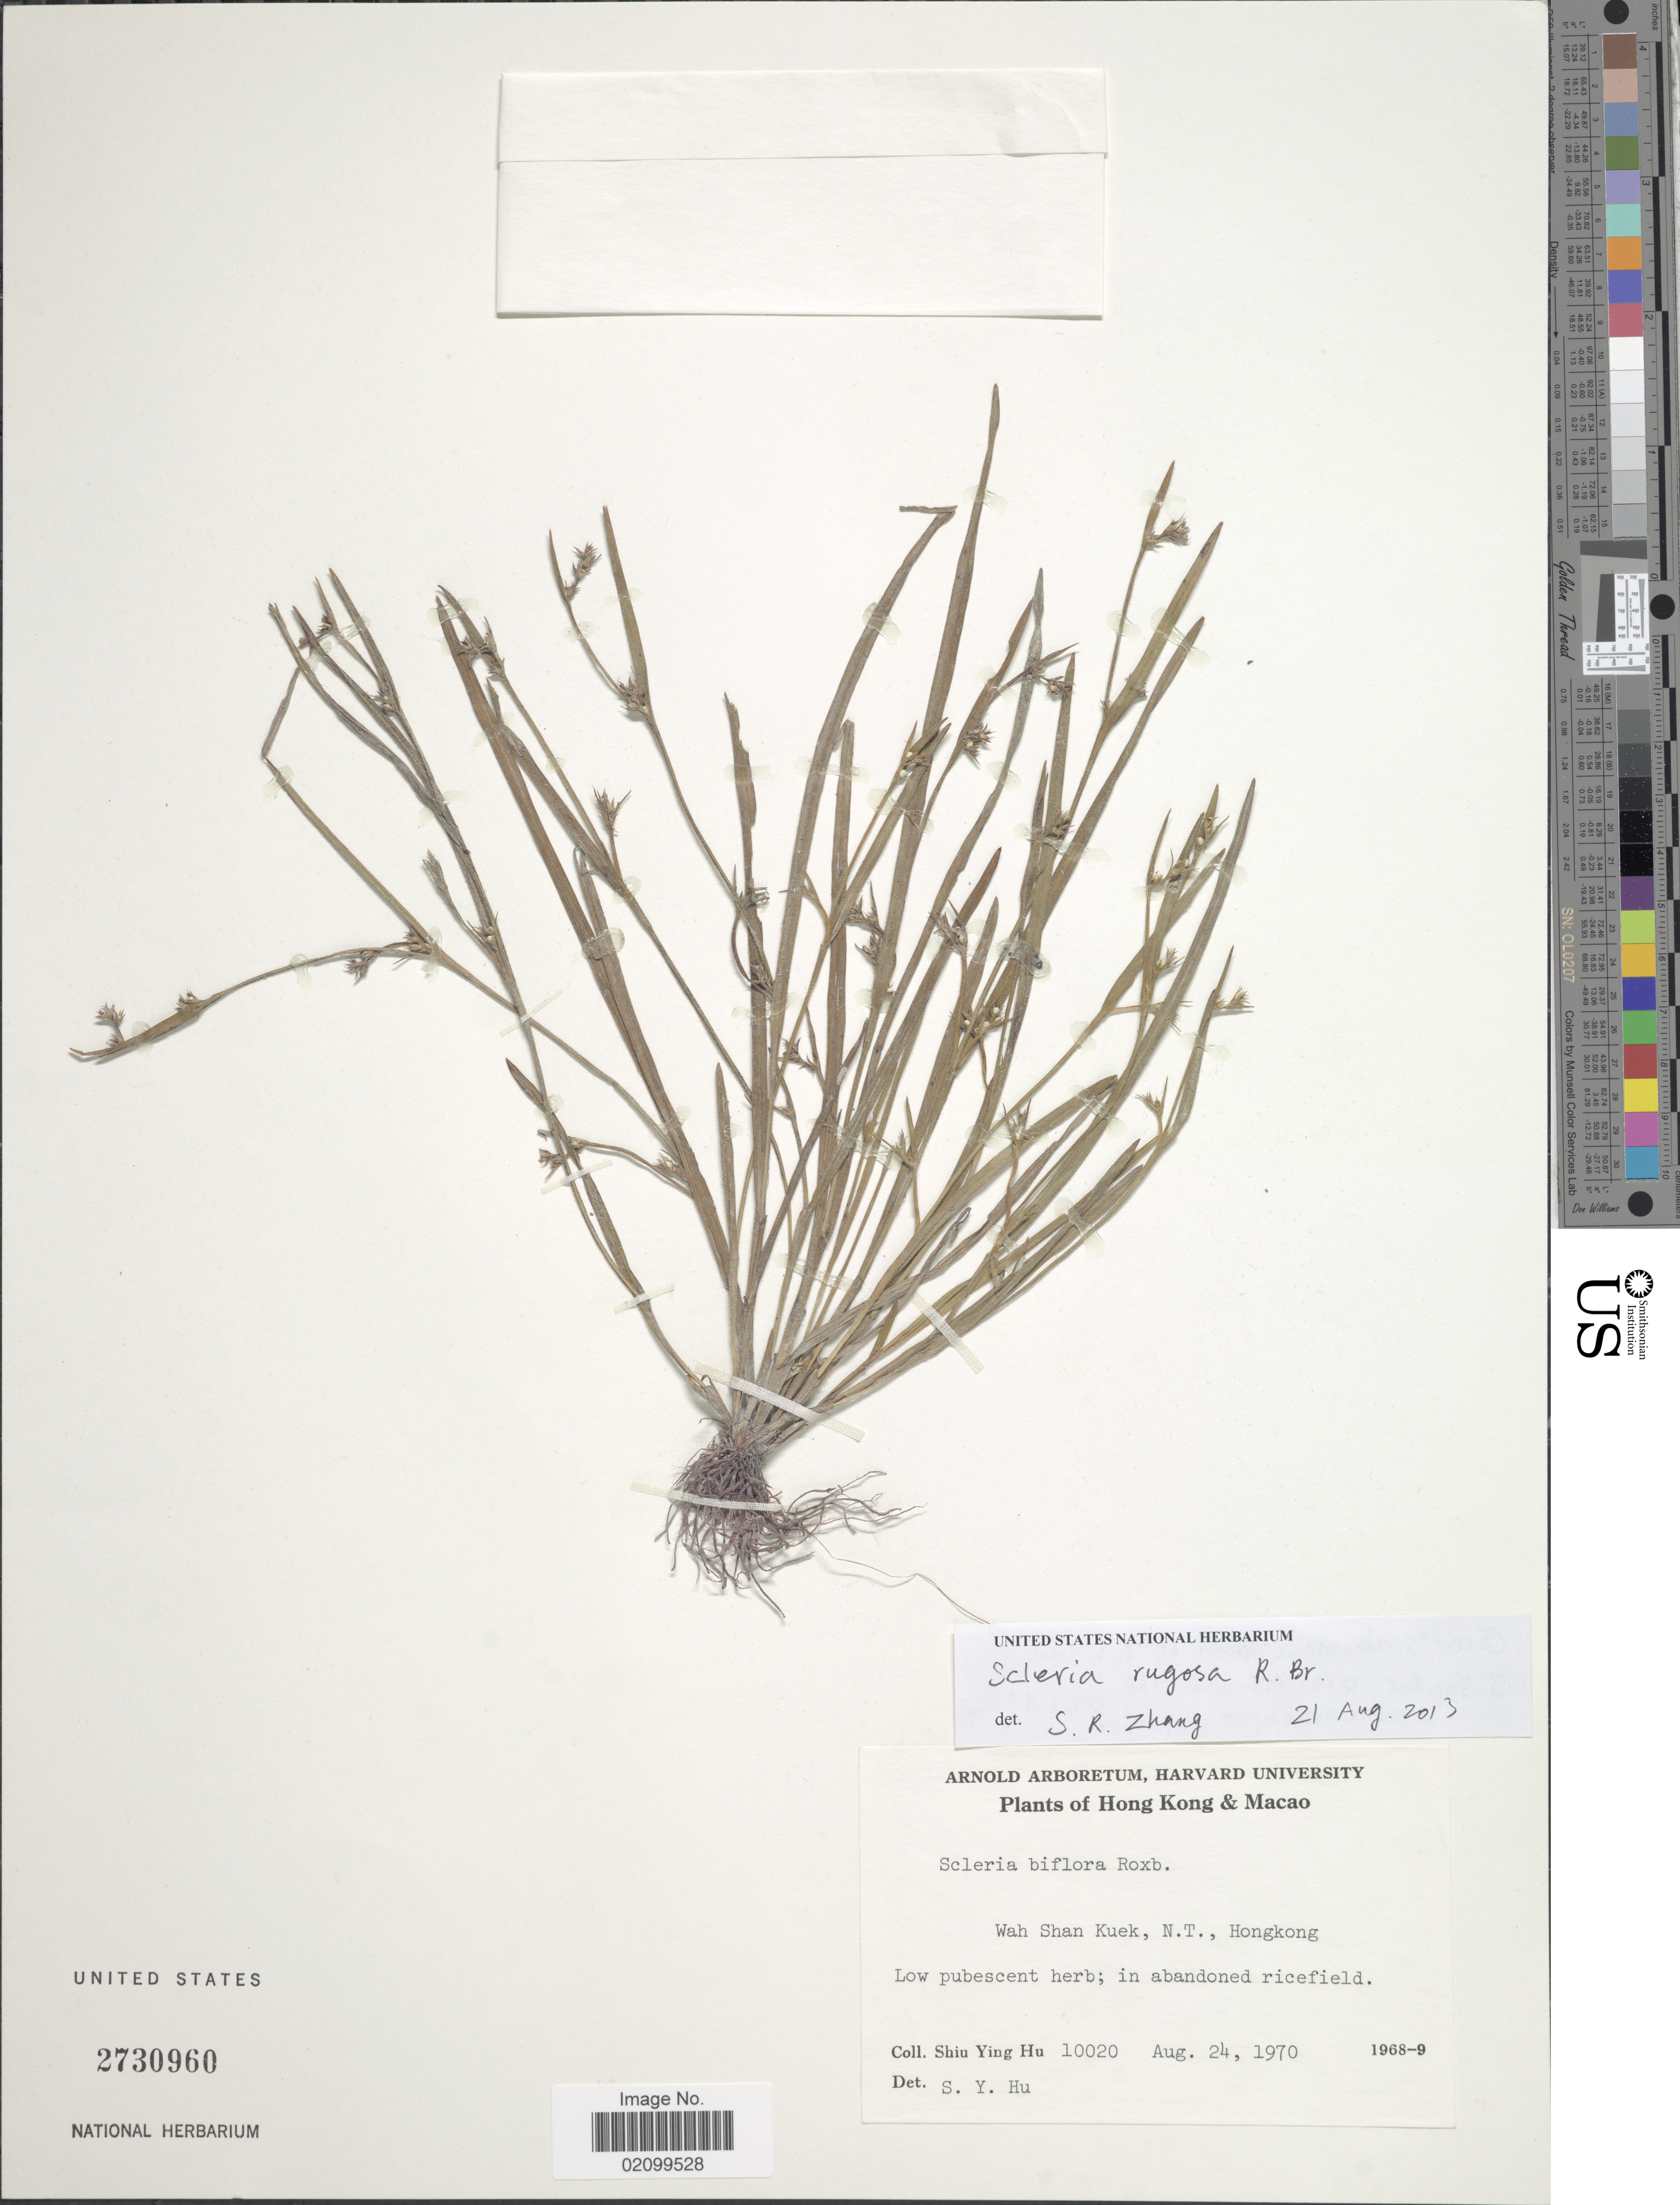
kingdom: Plantae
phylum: Tracheophyta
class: Liliopsida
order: Poales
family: Cyperaceae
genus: Scleria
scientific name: Scleria rugosa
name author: R. Br.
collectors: S. Y. Hu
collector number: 10020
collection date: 1970-08-24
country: China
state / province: Hong Kong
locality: Macao. Wah Shan Kuek, N.T.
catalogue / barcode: US 2730960